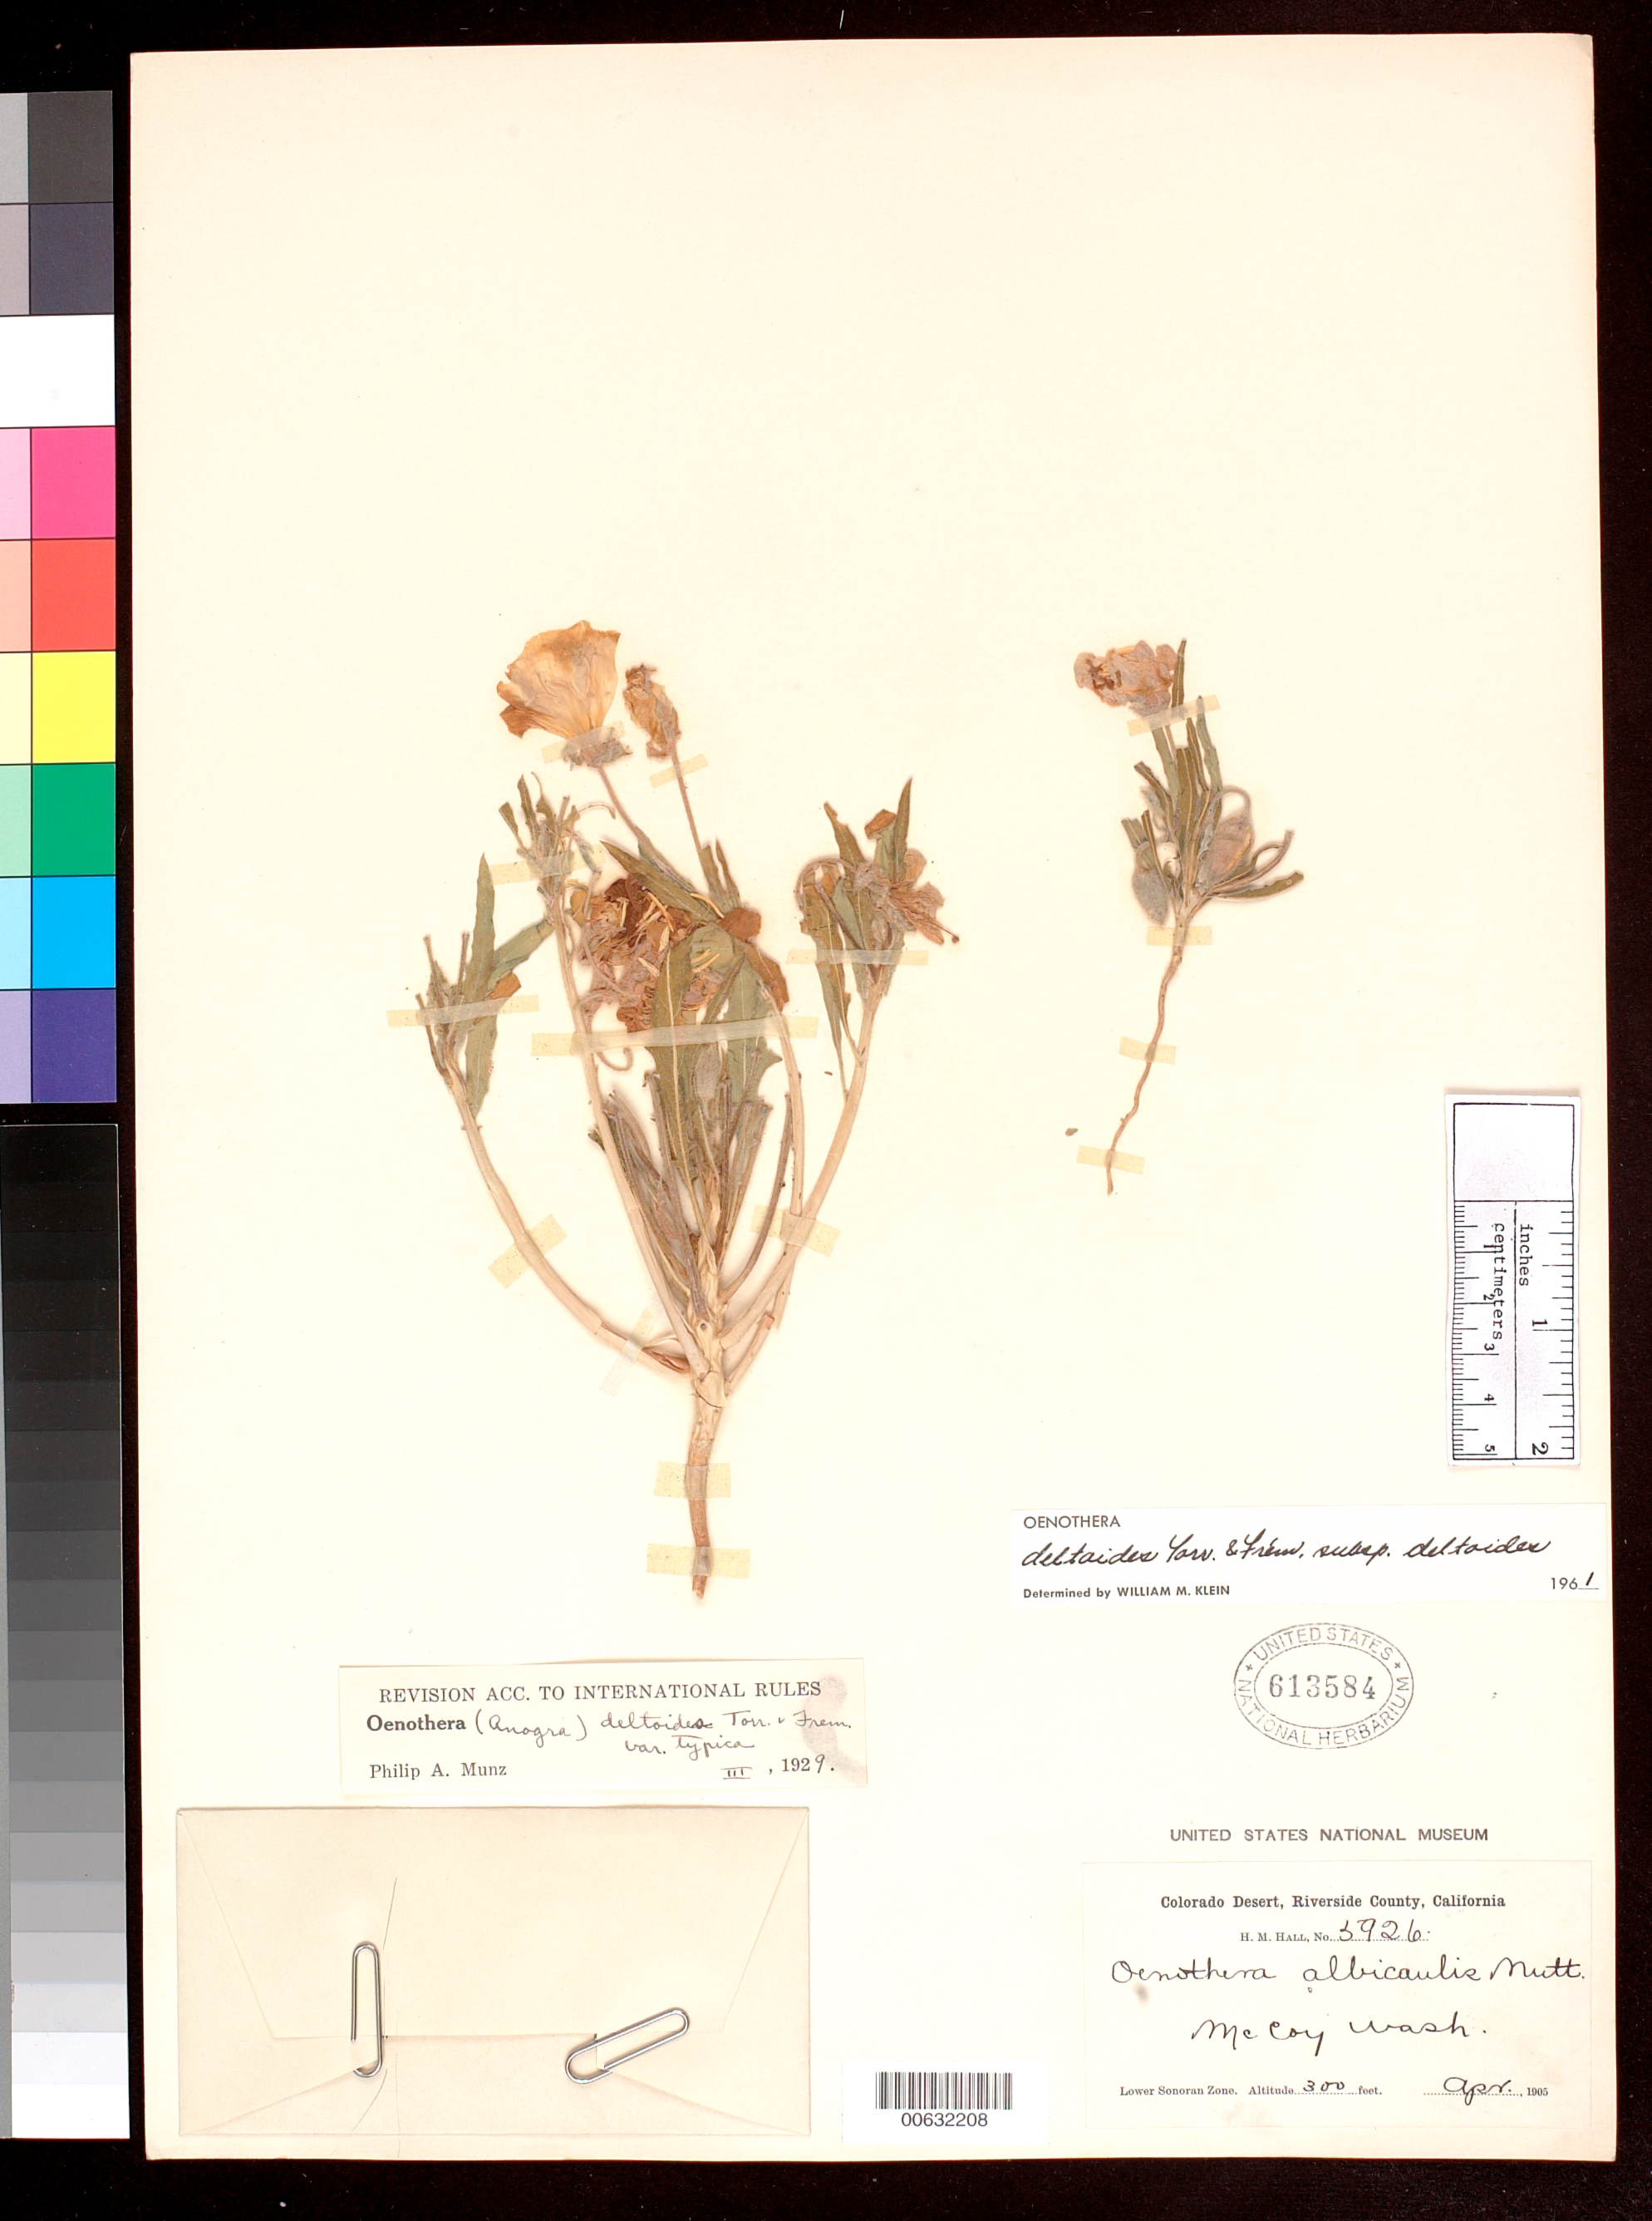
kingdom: Plantae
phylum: Tracheophyta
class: Magnoliopsida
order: Myrtales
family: Onagraceae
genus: Oenothera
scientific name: Oenothera deltoides subsp. deltoides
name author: Torr. & Frém.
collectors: H. M. Hall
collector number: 5926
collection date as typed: Apr 1905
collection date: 1905-04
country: United States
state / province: Washington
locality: McCoy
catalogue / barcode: US 613584